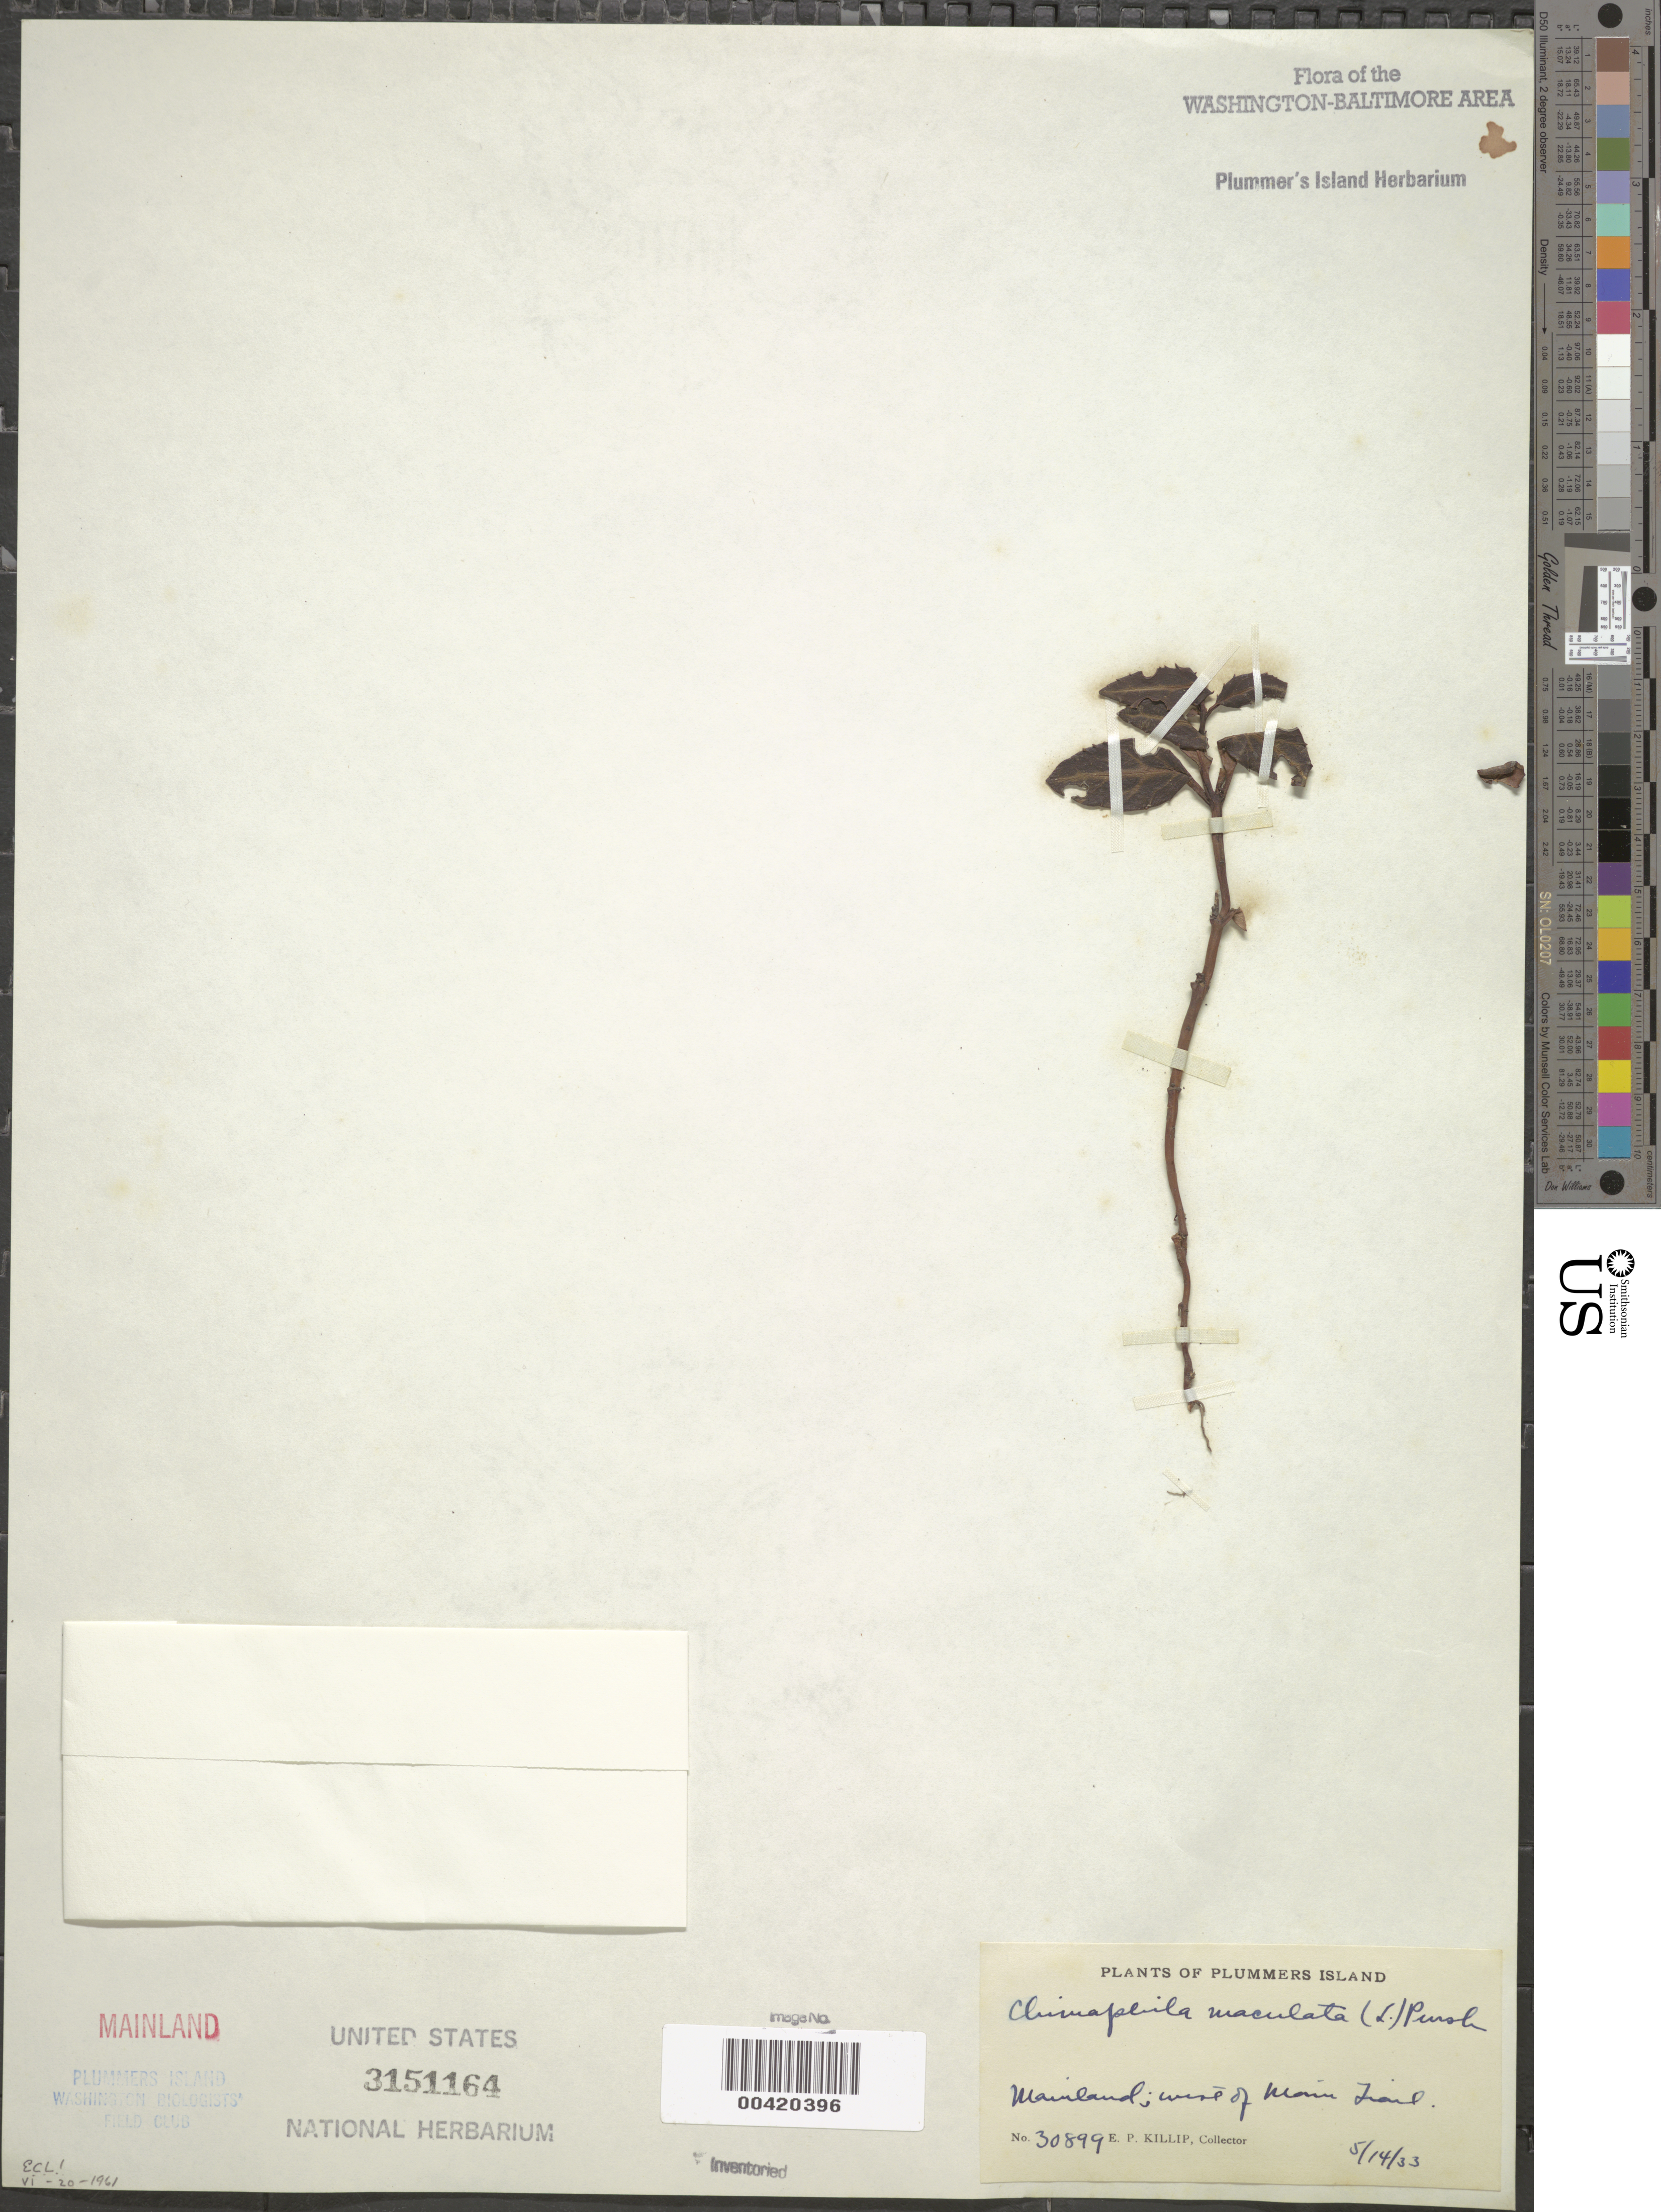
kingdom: Plantae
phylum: Tracheophyta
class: Magnoliopsida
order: Ericales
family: Ericaceae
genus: Chimaphila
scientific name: Chimaphila maculata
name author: (L.) Pursh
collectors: E. P. Killip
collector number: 30899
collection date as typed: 14 May 1933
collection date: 1933-05-14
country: United States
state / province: Maryland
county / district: Montgomery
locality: Plummer's Island; Mainland, west of main Trail C. & O. Canal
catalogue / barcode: US 3151164